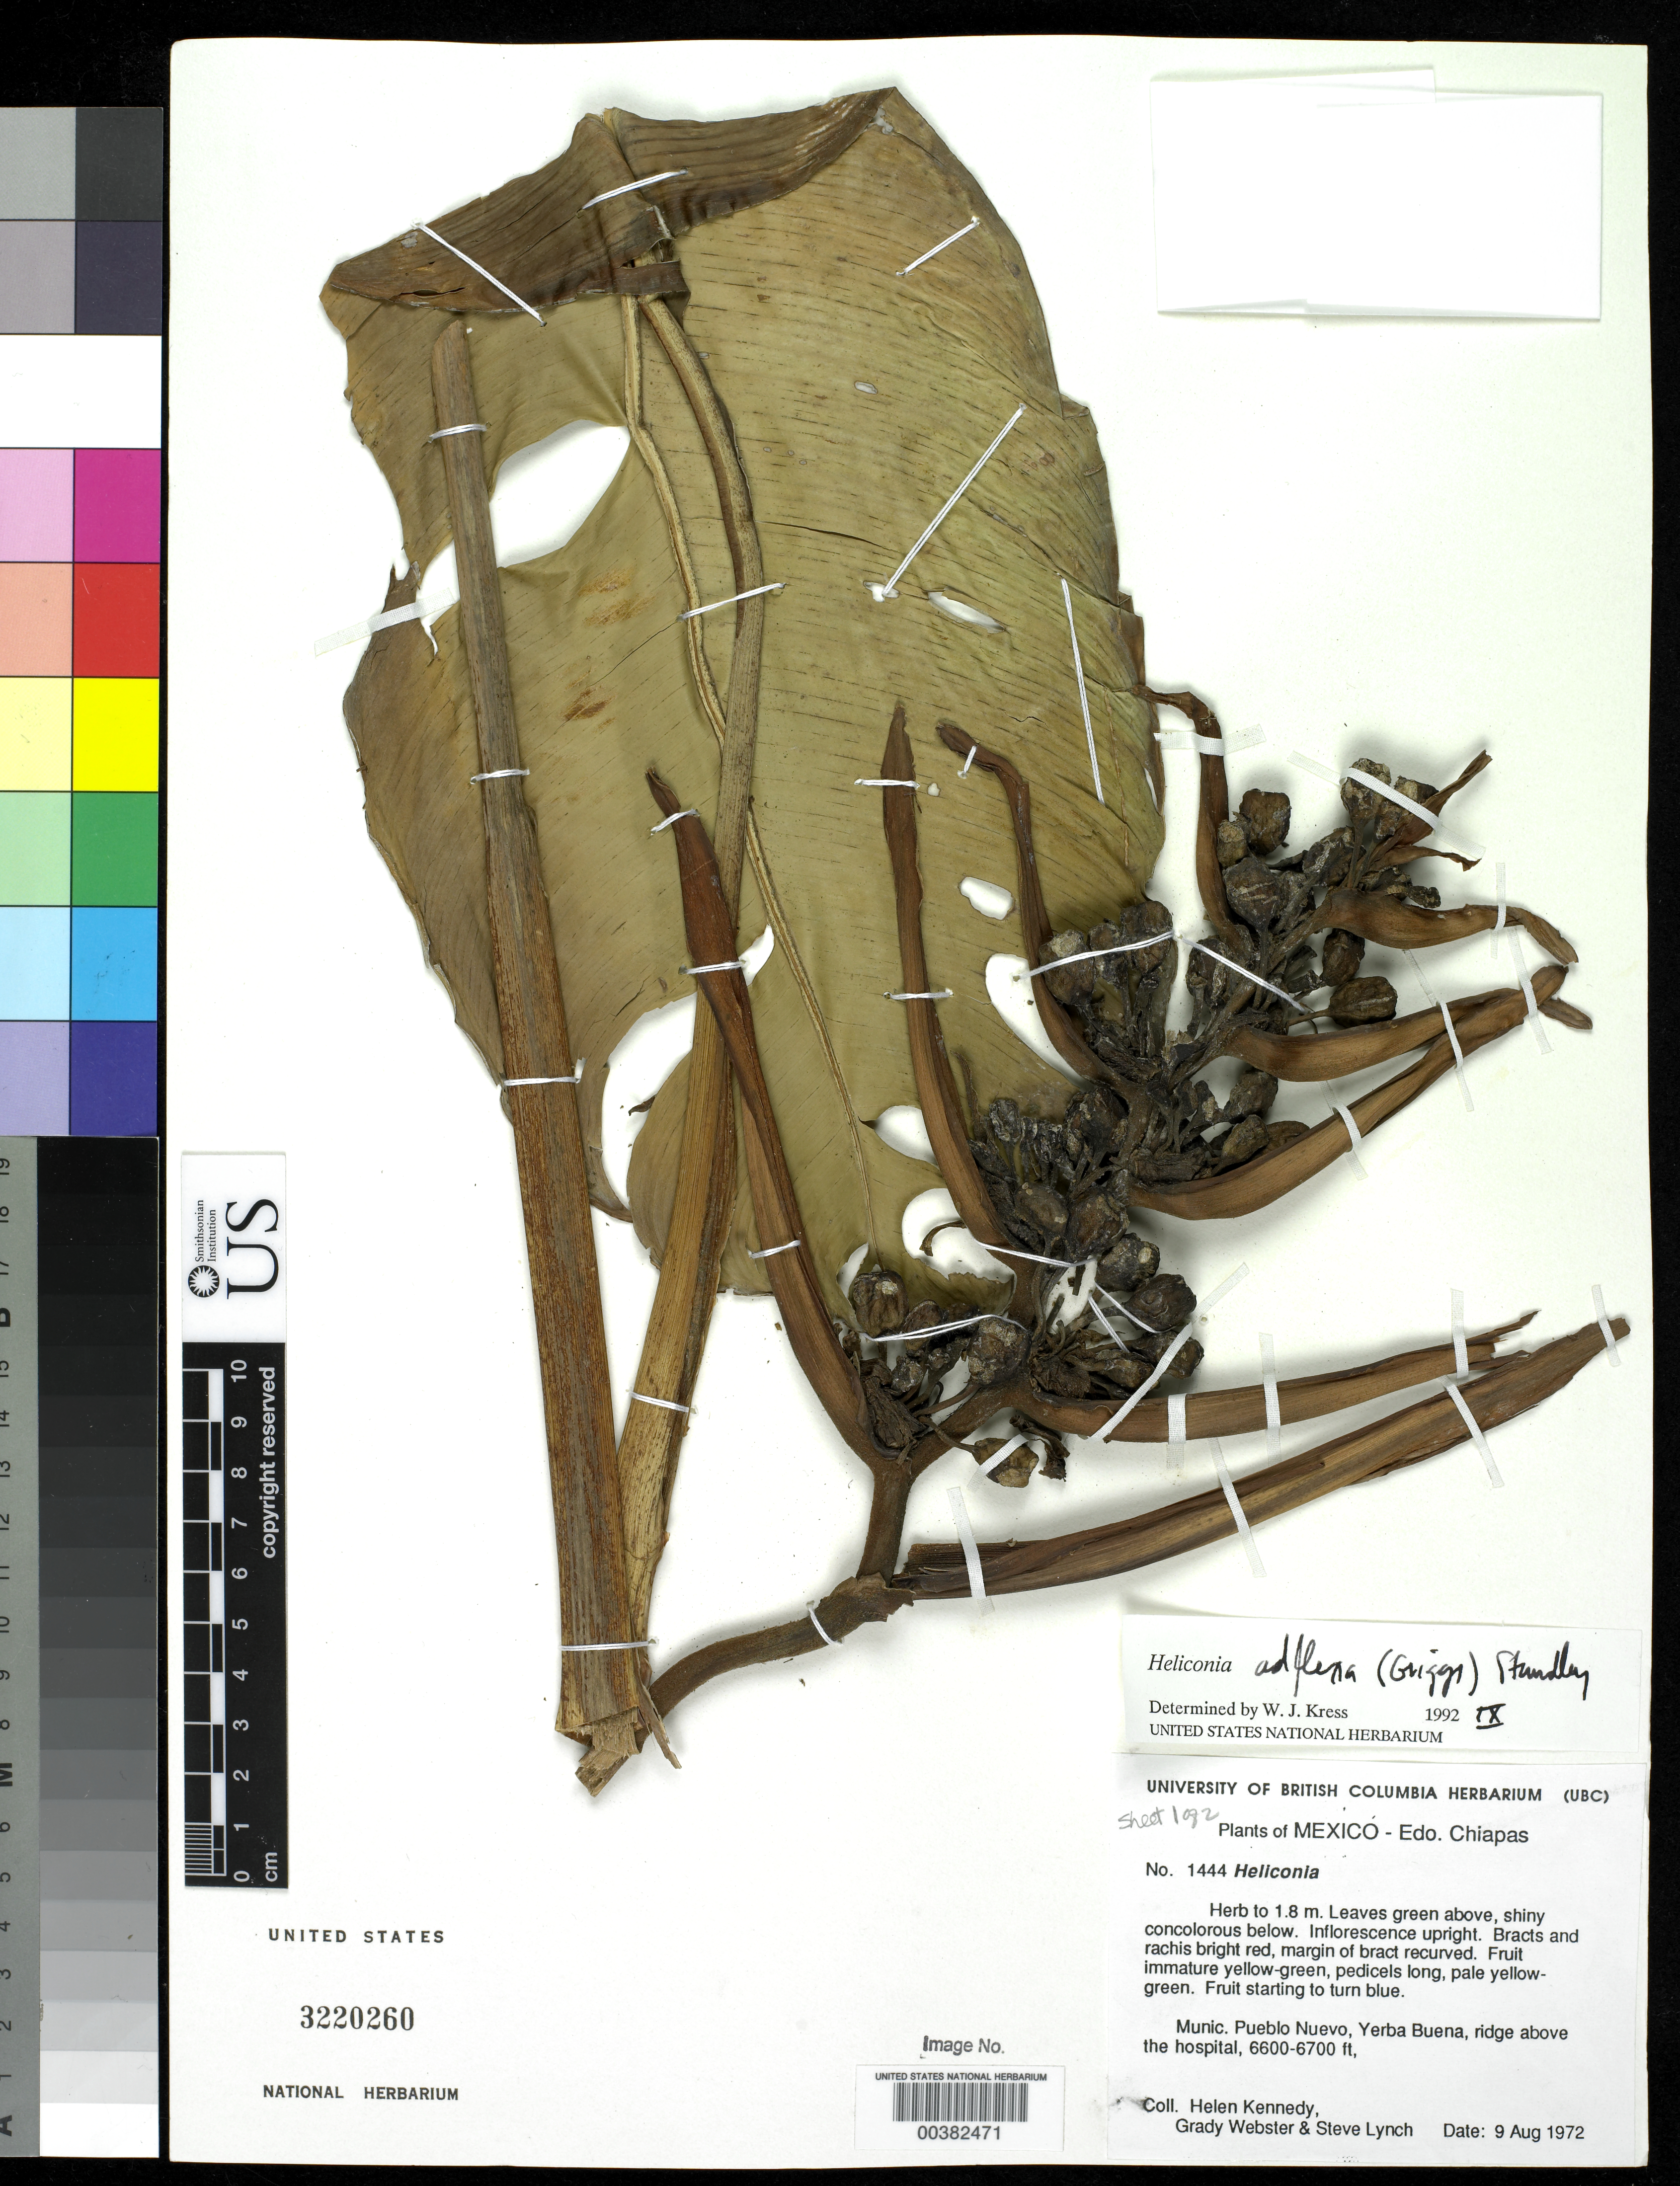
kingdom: Plantae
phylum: Tracheophyta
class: Liliopsida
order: Zingiberales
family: Heliconiaceae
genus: Heliconia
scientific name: Heliconia adflexa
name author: (R.F. Griggs) Standl.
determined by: Kress, W. J., (US), Smithsonian Institution - National Museum of Natural History (UNITED STATES)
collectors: H. Kennedy, G. L. Webster & S. Lynch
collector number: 1444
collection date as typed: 09 Aug 1972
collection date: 1972-08-09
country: Mexico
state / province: Chiapas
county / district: Pueblo Nuevo Solistahuacán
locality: Yerba Buena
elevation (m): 2012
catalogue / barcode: US 3220260